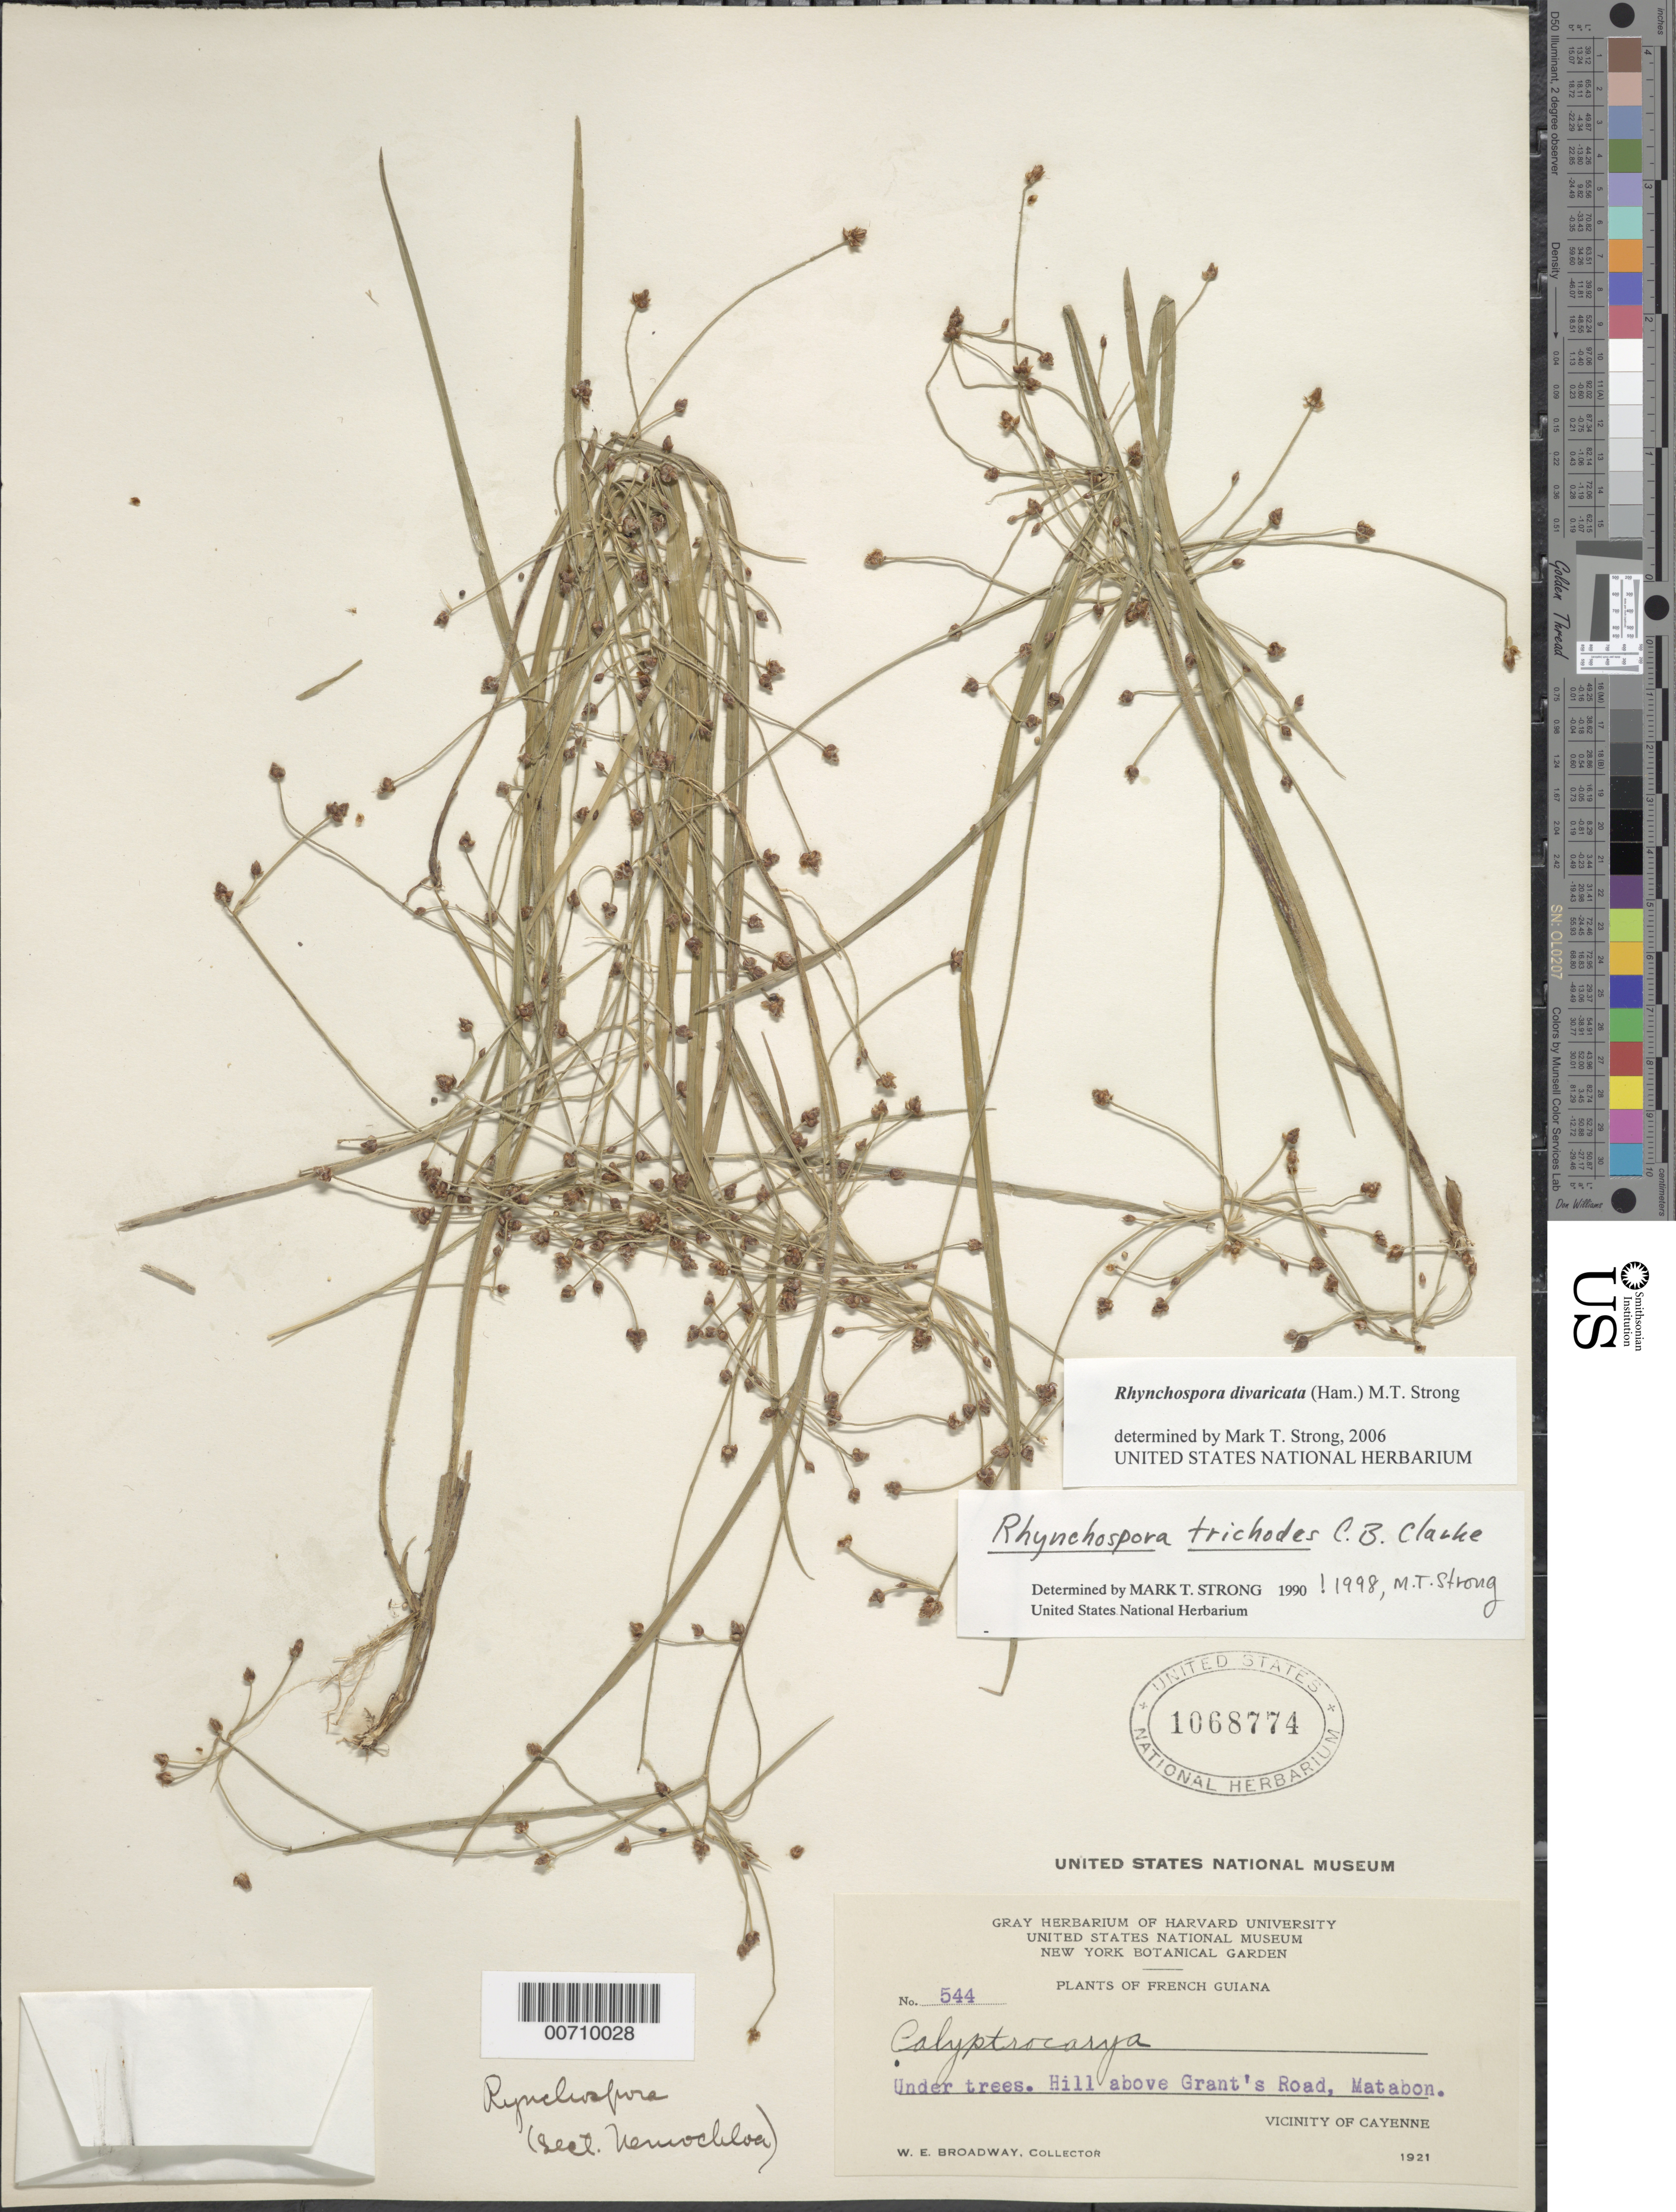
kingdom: Plantae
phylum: Tracheophyta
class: Liliopsida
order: Poales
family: Cyperaceae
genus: Rhynchospora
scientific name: Rhynchospora divaricata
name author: (Ham.) M.T. Strong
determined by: Strong, Mark T., (BOT), Smithsonian Institution - National Museum of Natural History (UNITED STATES)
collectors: W. E. Broadway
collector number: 544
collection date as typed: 21-Jun-21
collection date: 1921-06-21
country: French Guiana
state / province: Cayenne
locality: Cayenne, vic., hill above Grant's Road, Matabon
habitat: Under trees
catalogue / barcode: US 1068774